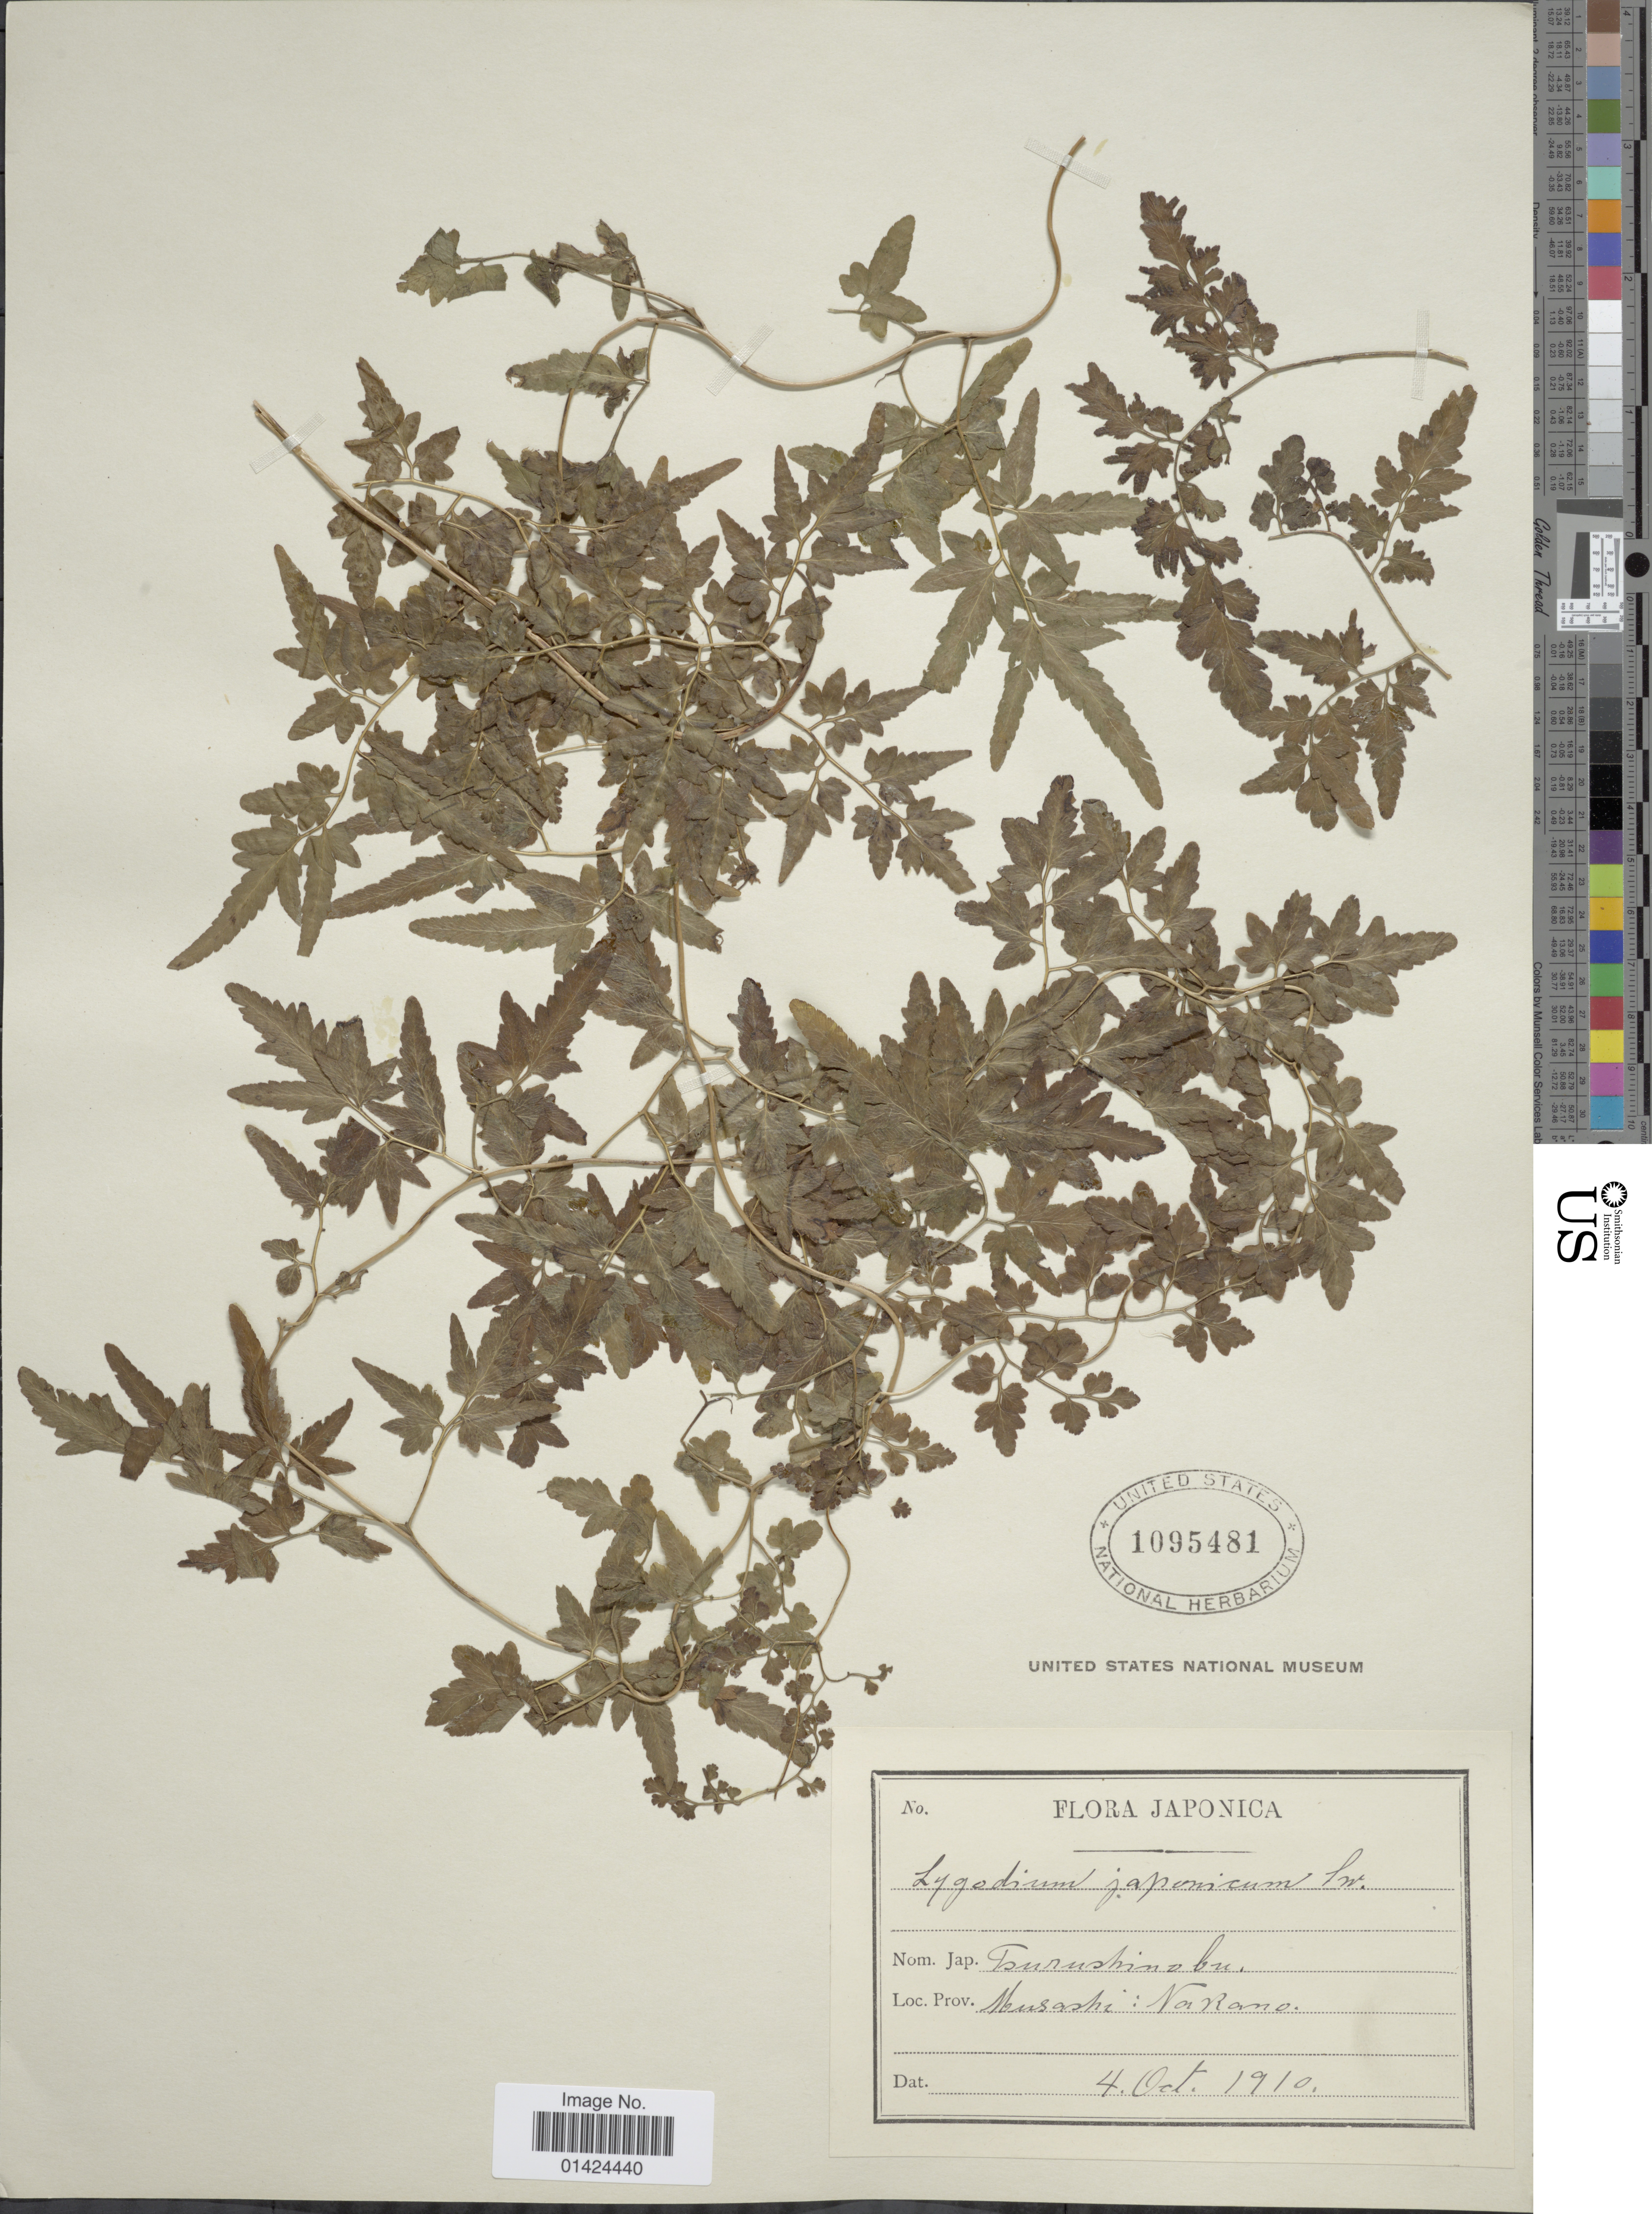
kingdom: Plantae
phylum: Tracheophyta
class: Polypodiopsida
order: Schizaeales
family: Lygodiaceae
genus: Lygodium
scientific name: Lygodium japonicum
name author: (Thunb.) Sw.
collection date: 1910-10-04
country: Japan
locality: Musashi: Nakano.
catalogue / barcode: US 1095481